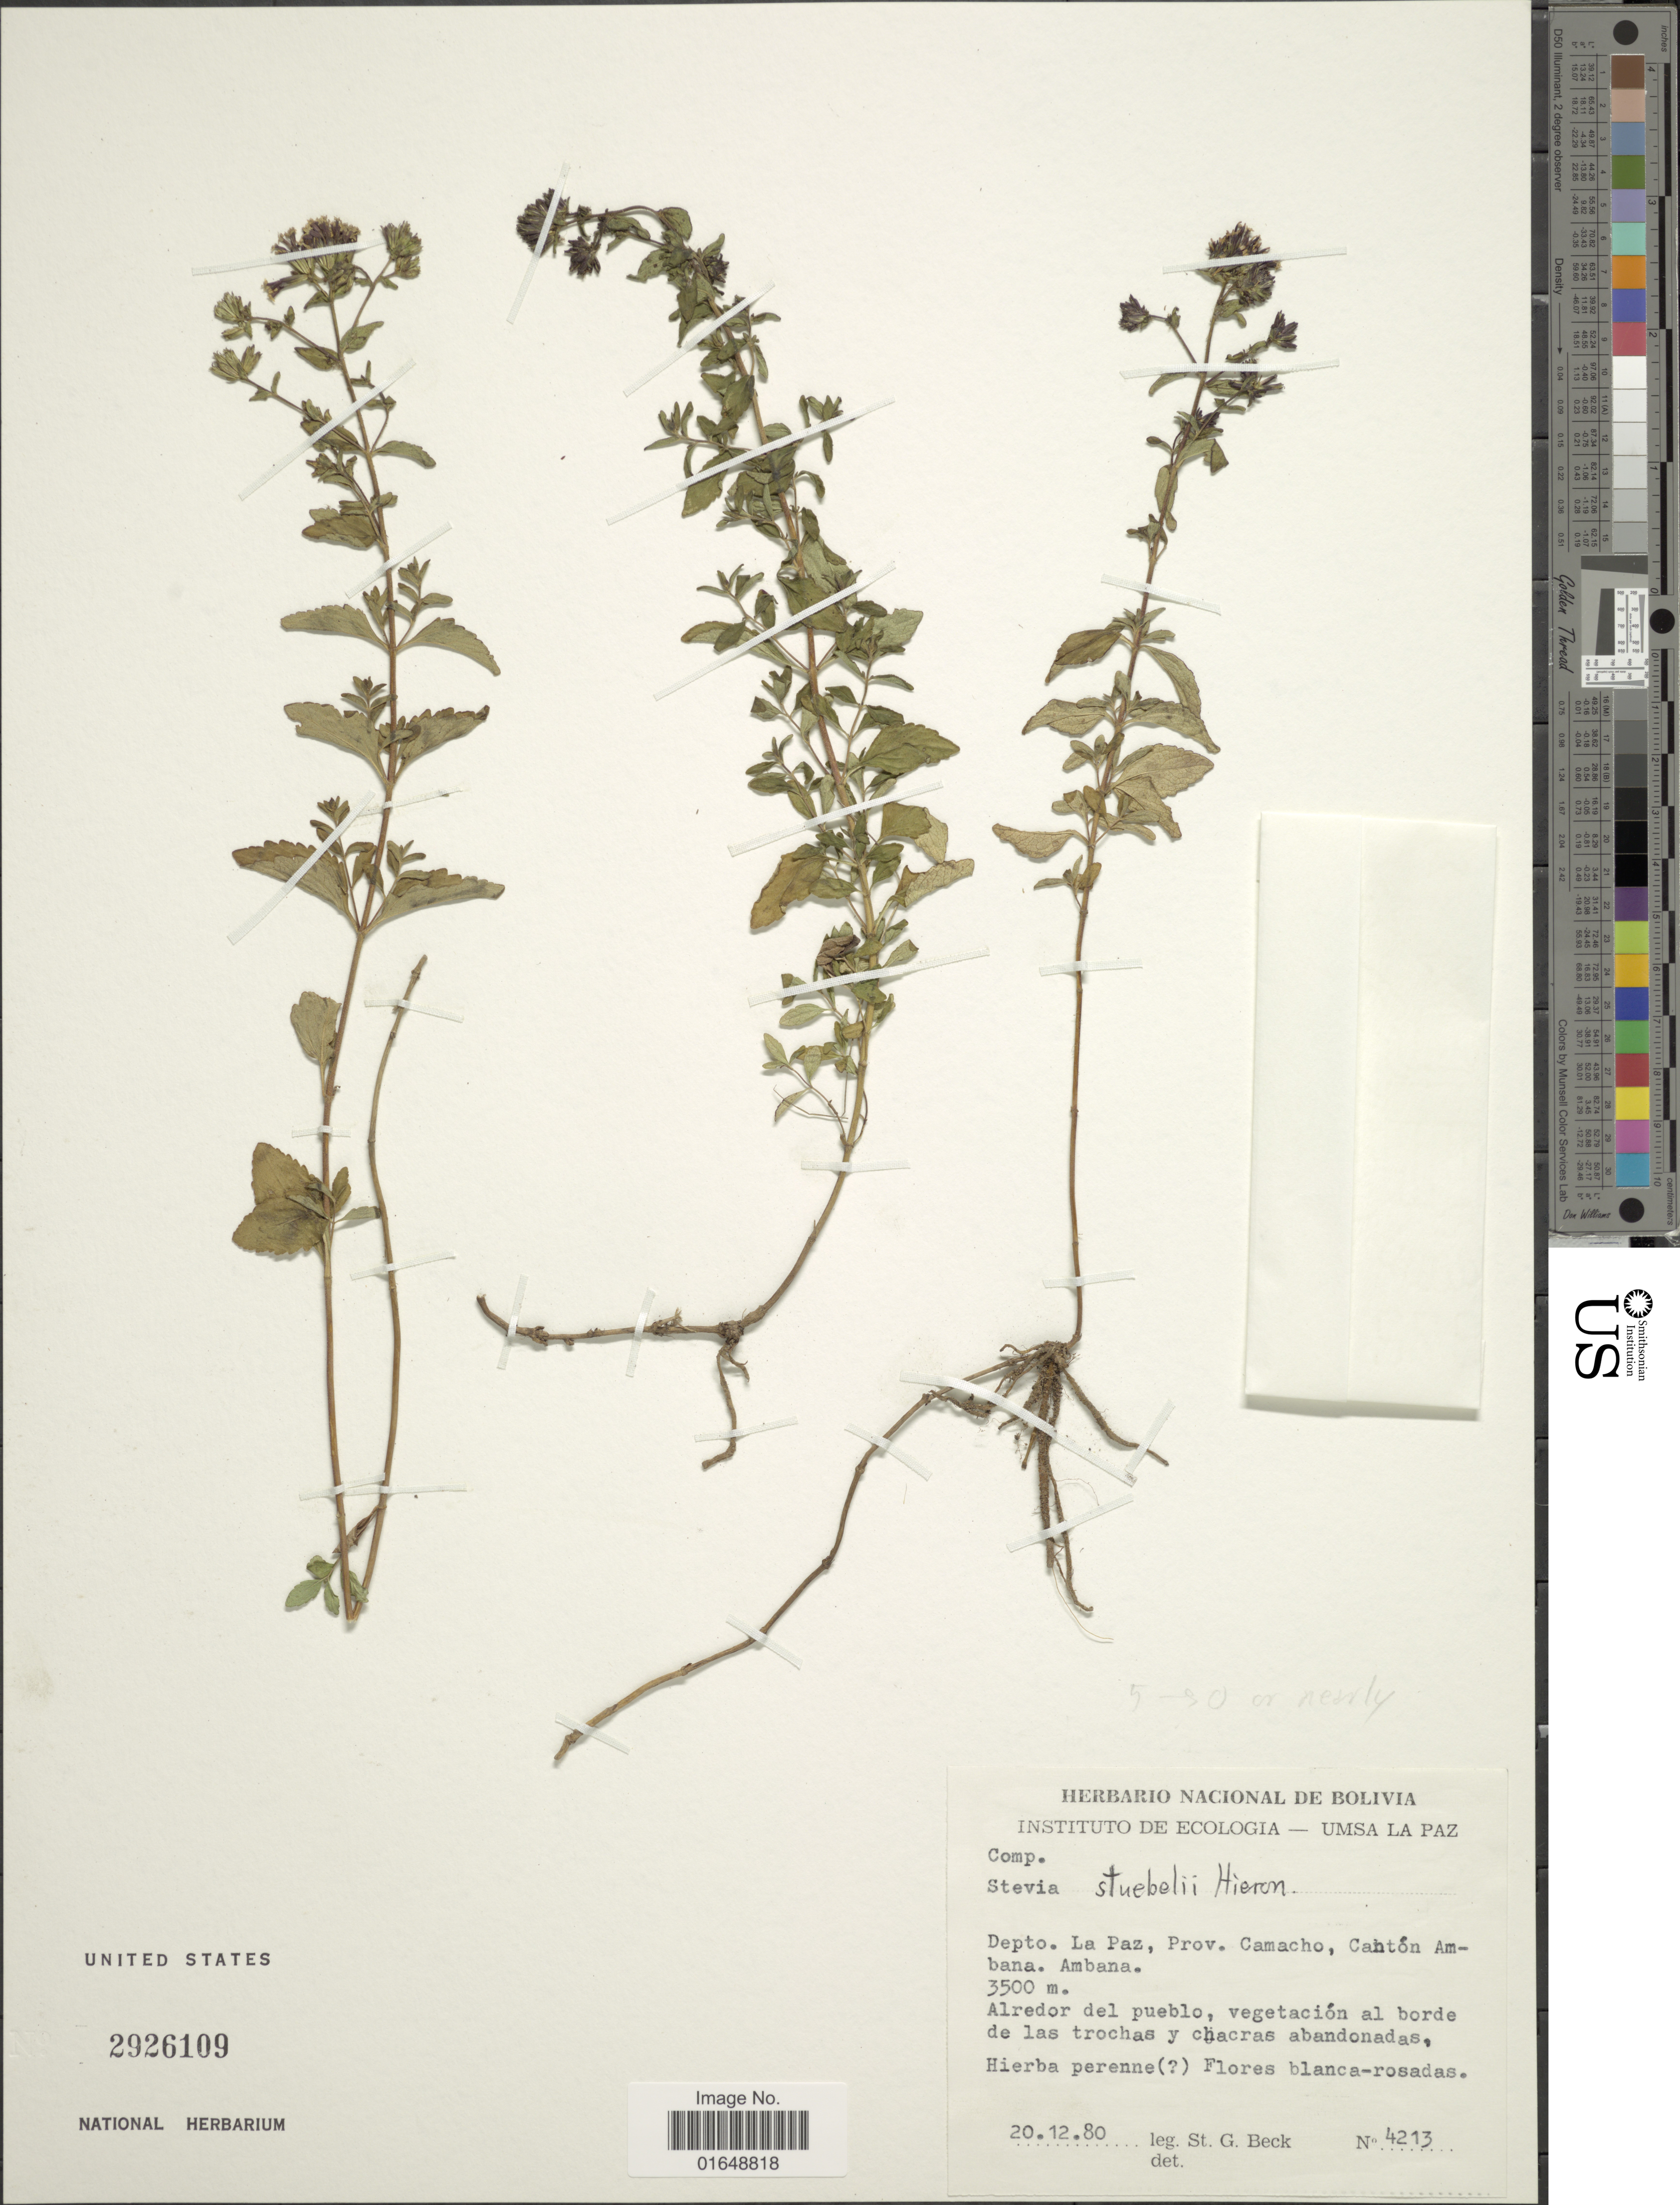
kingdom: Plantae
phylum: Tracheophyta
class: Magnoliopsida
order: Asterales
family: Asteraceae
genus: Stevia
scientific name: Stevia stuebelii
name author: Hieron.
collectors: S. G. Beck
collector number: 4213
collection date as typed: Transcribed d/m/y: 20/12/80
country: Bolivia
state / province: La Paz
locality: Depto. La Paz. Prov. Camacho, Cantón Ambana. Ambana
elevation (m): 3500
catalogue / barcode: US 2926109